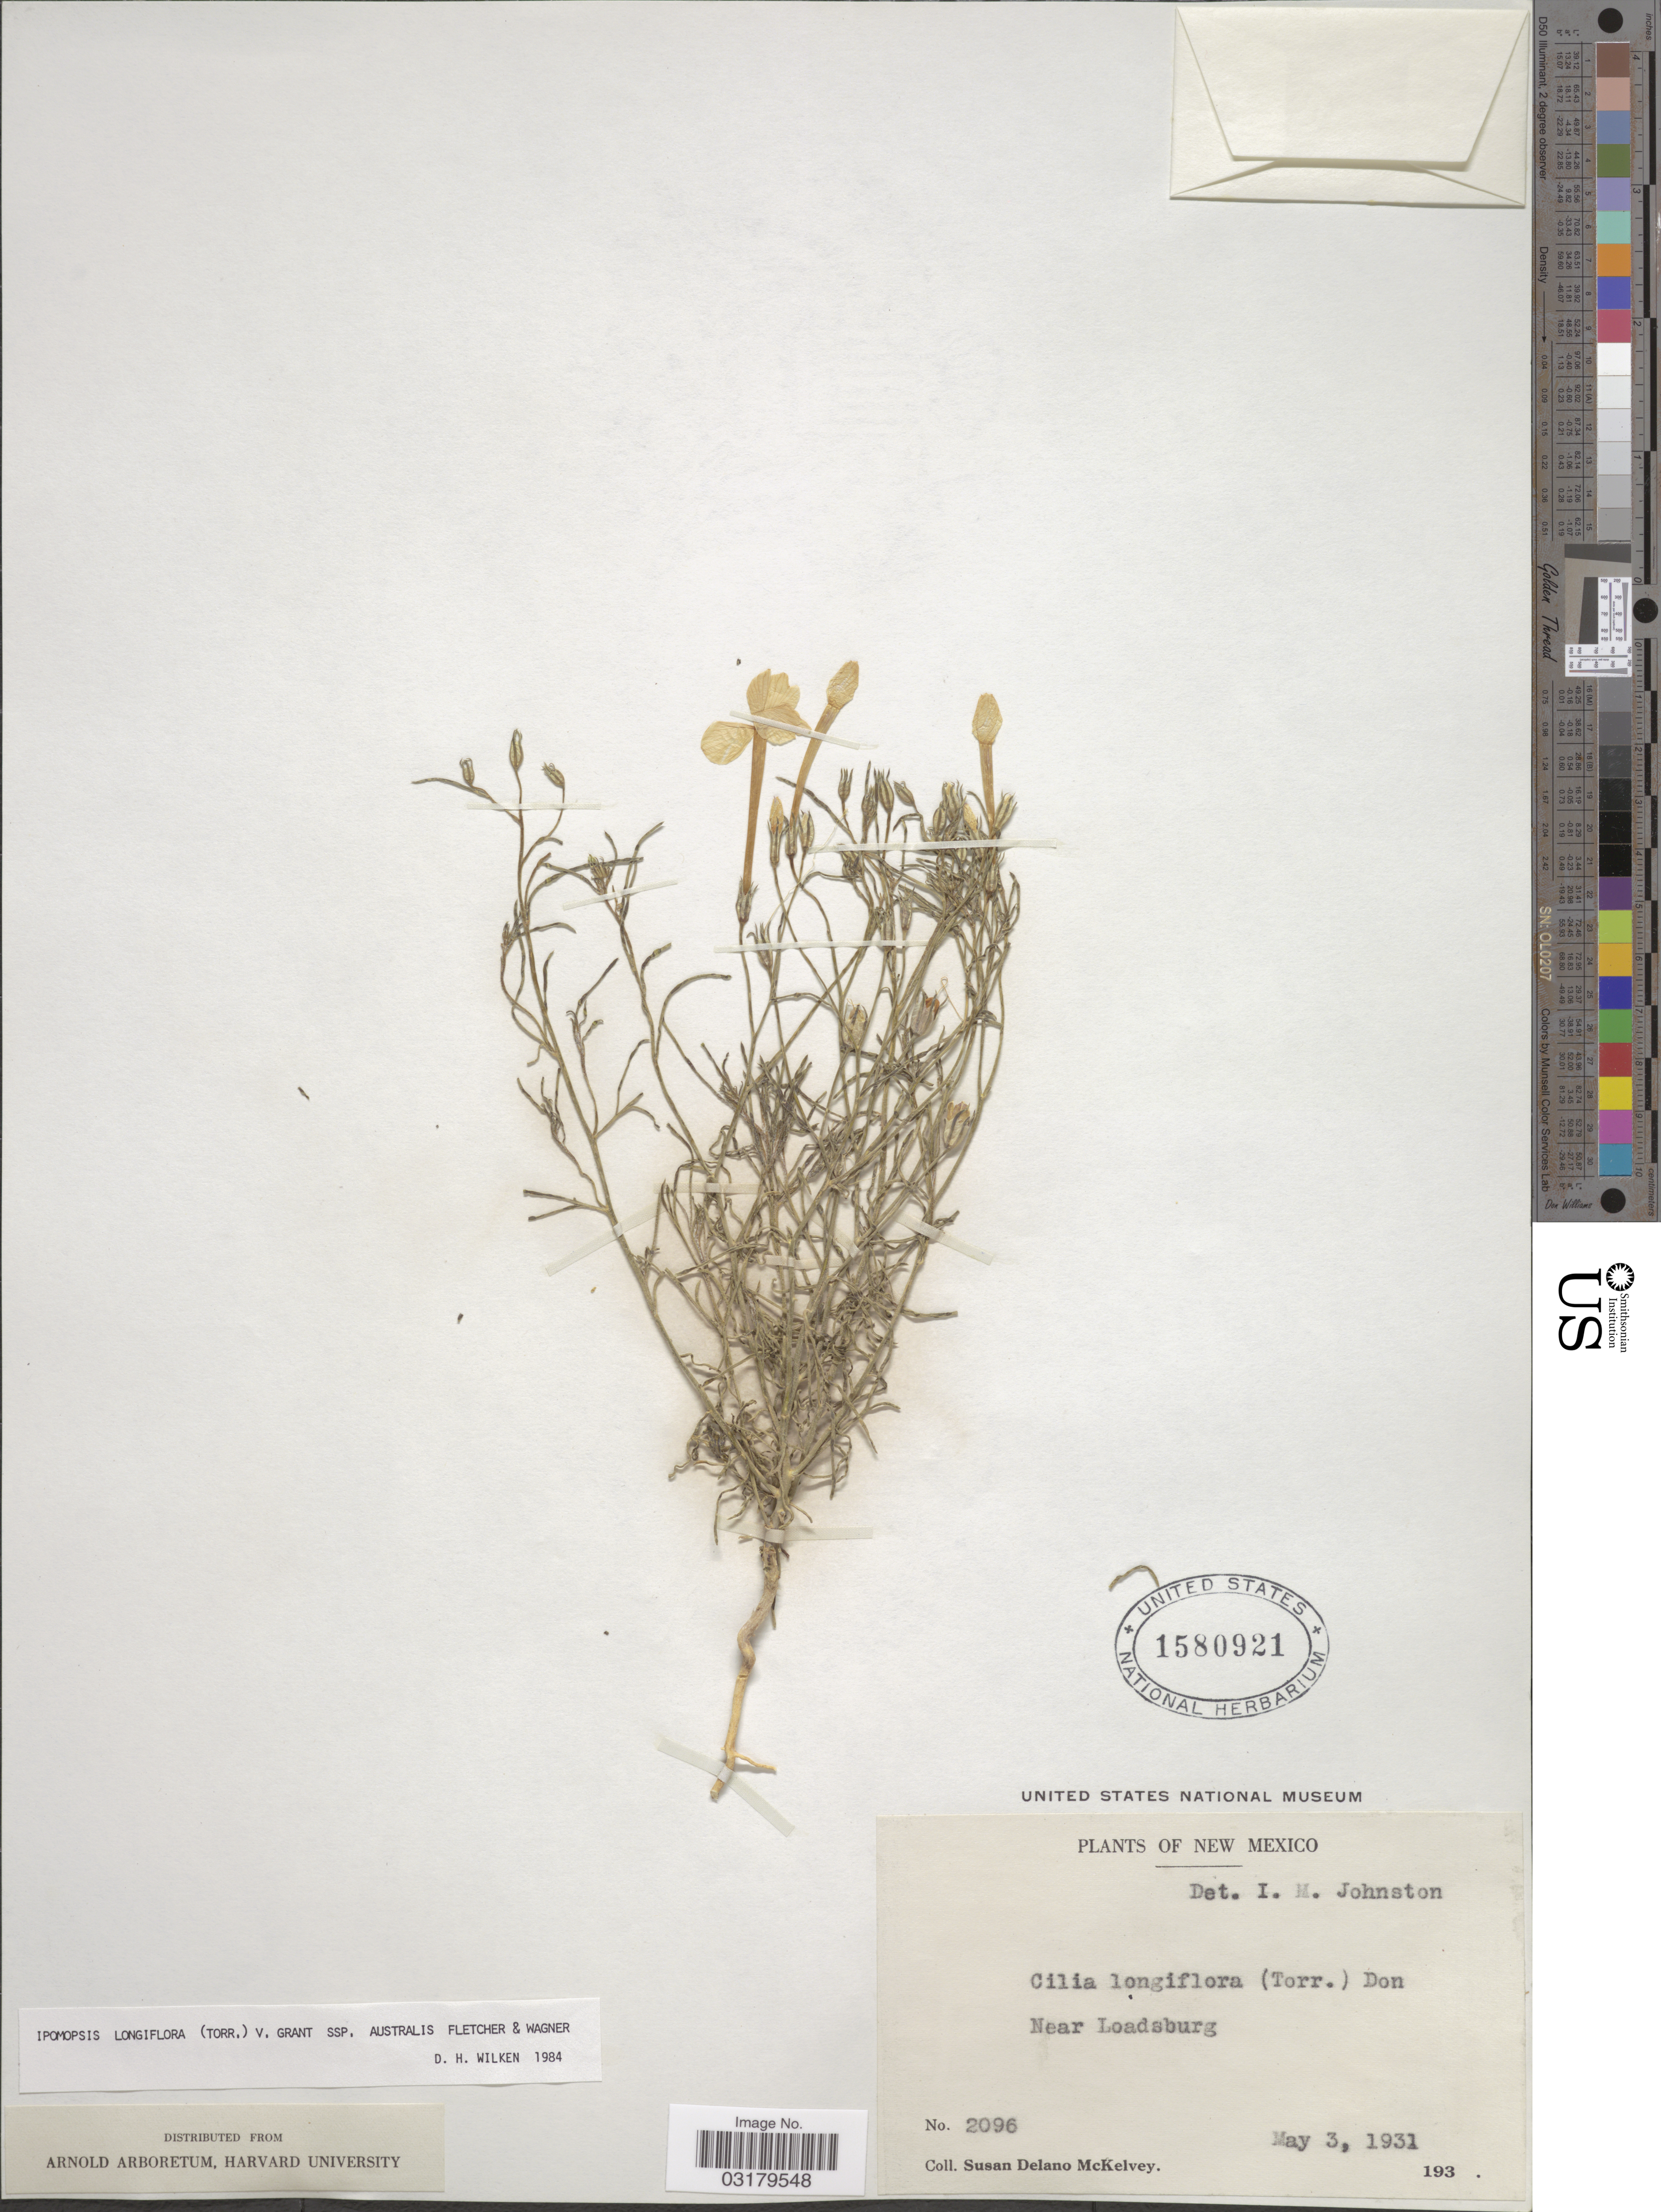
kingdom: Plantae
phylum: Tracheophyta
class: Magnoliopsida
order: Ericales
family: Polemoniaceae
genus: Ipomopsis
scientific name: Ipomopsis longiflora subsp. australis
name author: R.A. Fletcher & W.L. Wagner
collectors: S. A. McKelvey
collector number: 2096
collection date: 1931-05-03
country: United States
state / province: New Mexico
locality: Near Loadsburg.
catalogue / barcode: US 1580921